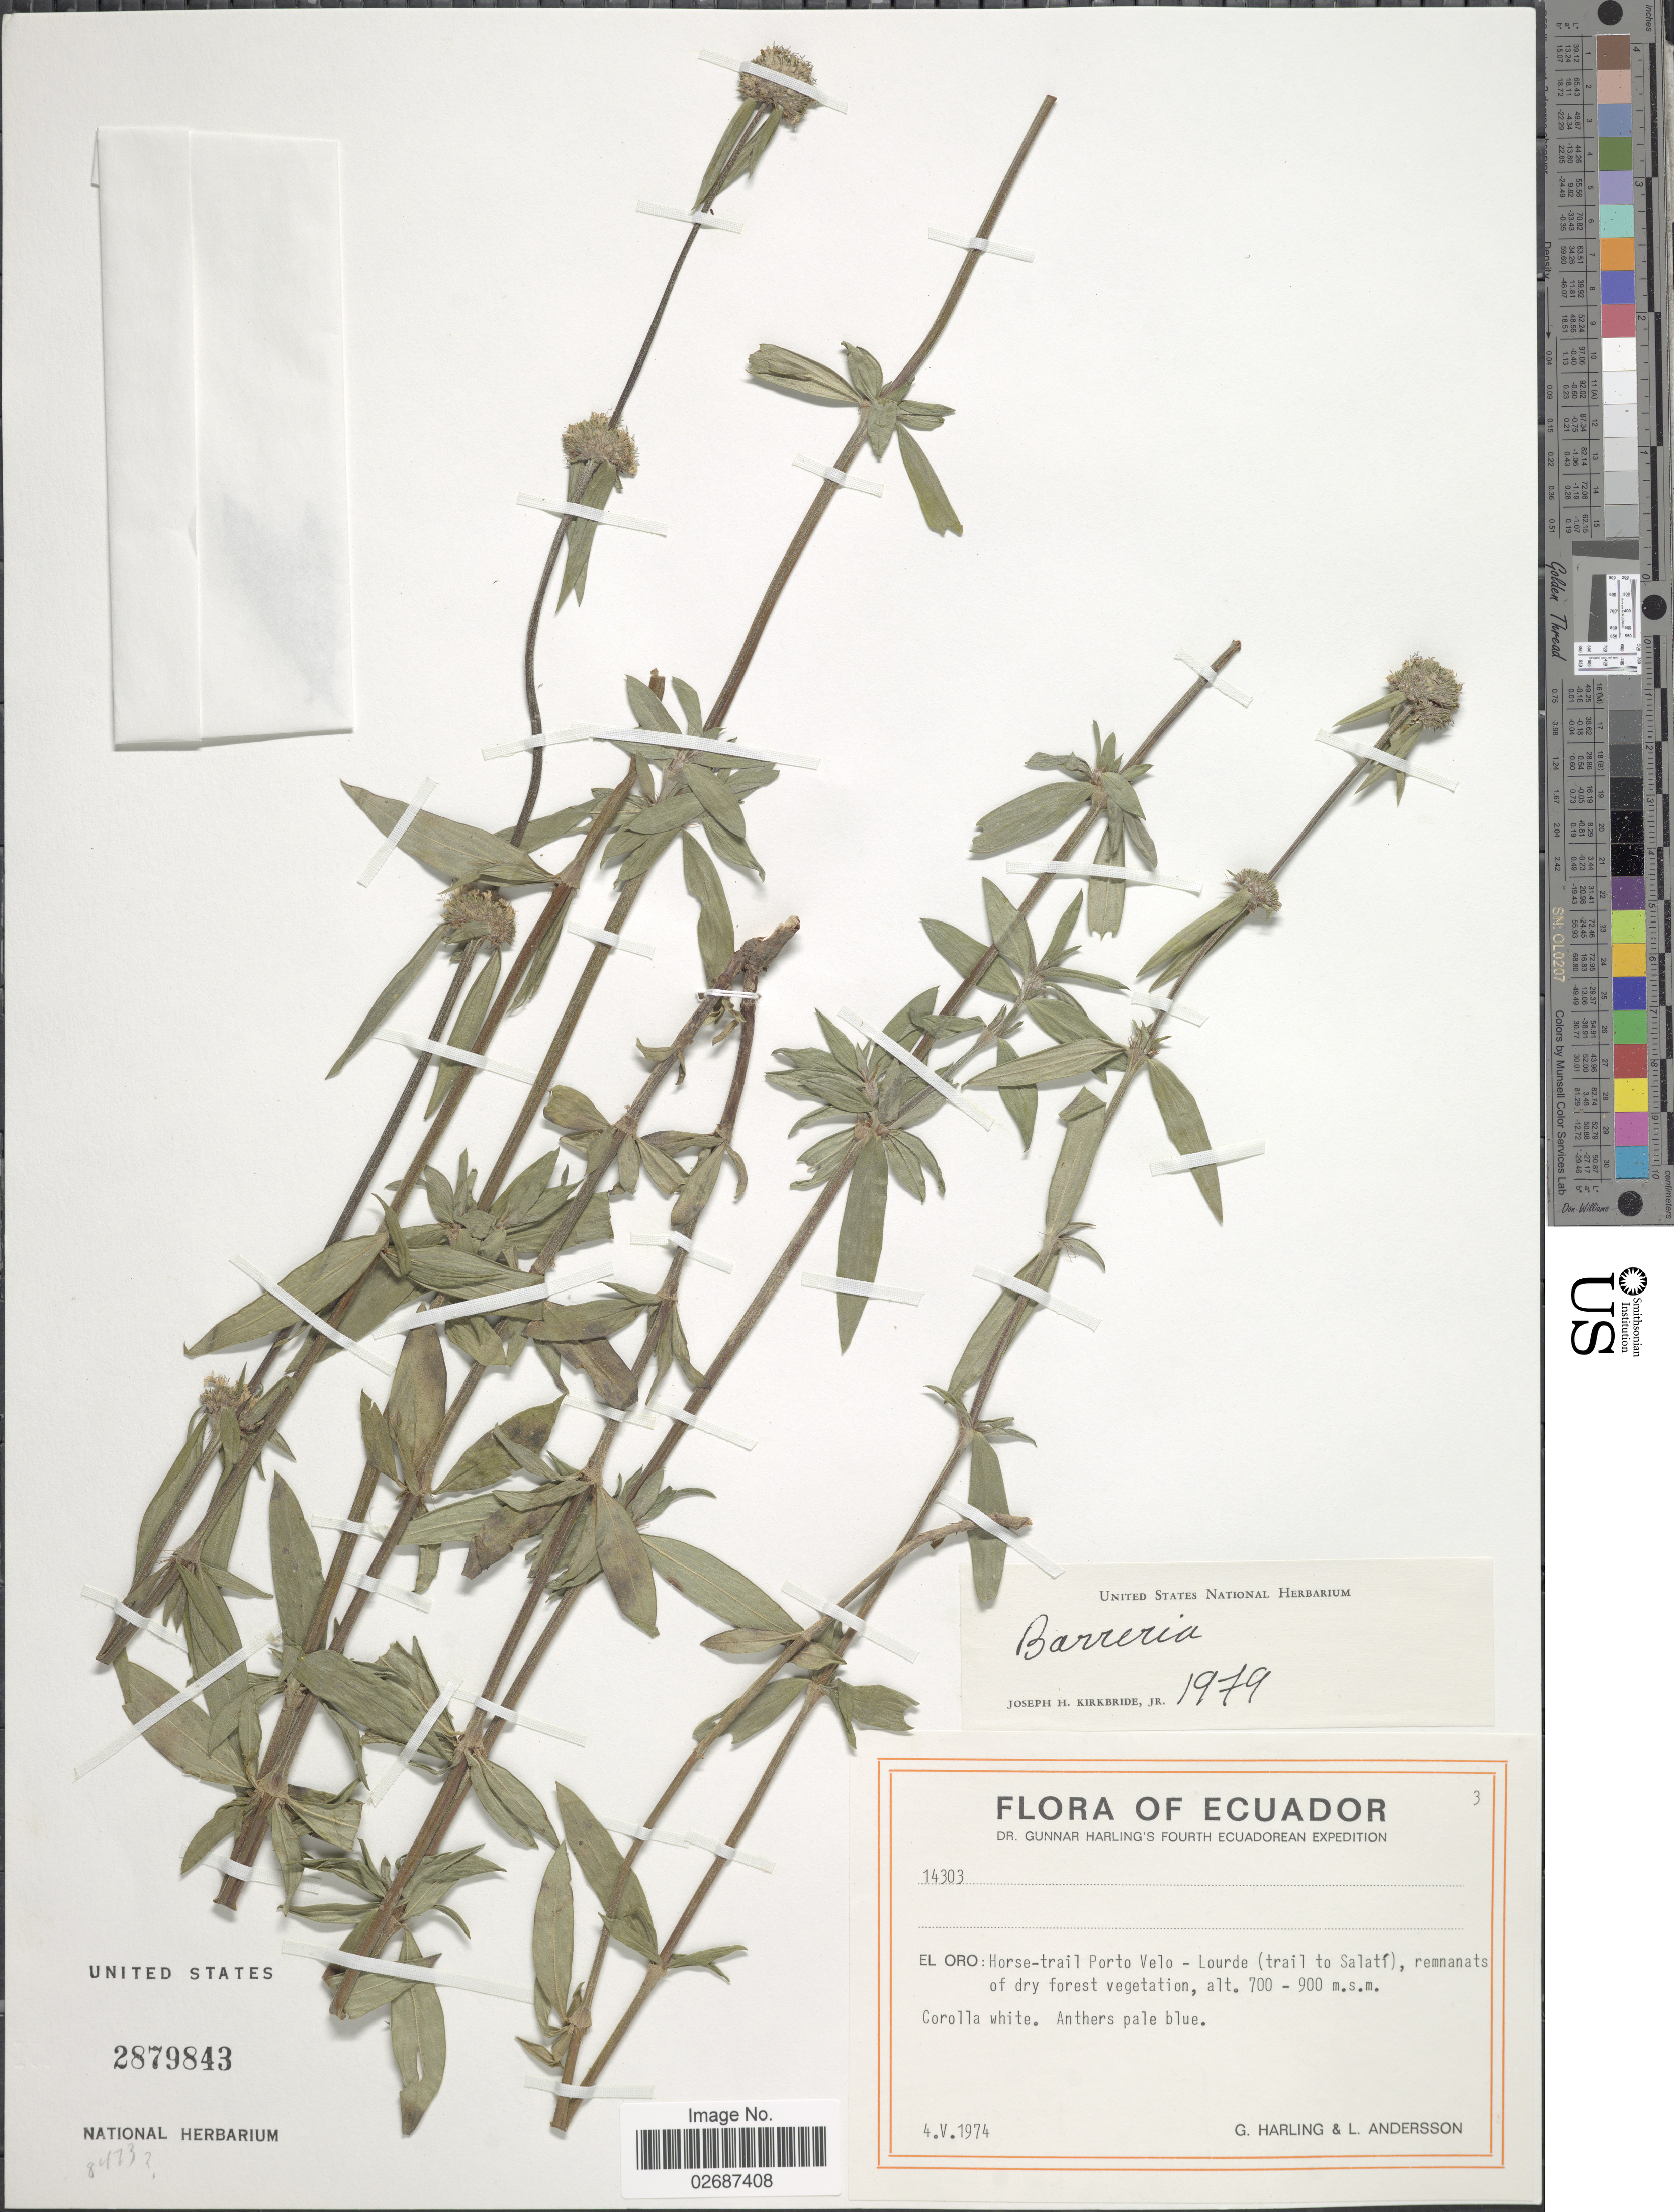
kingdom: Plantae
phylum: Tracheophyta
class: Magnoliopsida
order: Gentianales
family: Rubiaceae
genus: Borreria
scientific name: Borreria suaveolens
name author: G. Mey.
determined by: Kirkbride, J. H., Jr.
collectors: G. Harling & L. Andersson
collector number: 14303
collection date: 1974-05-04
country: Ecuador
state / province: El Oro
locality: Horse-trail Porto Velho-Lourde (trail to Salati), remnanants of dry forest vegetation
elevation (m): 700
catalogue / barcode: US 2879843